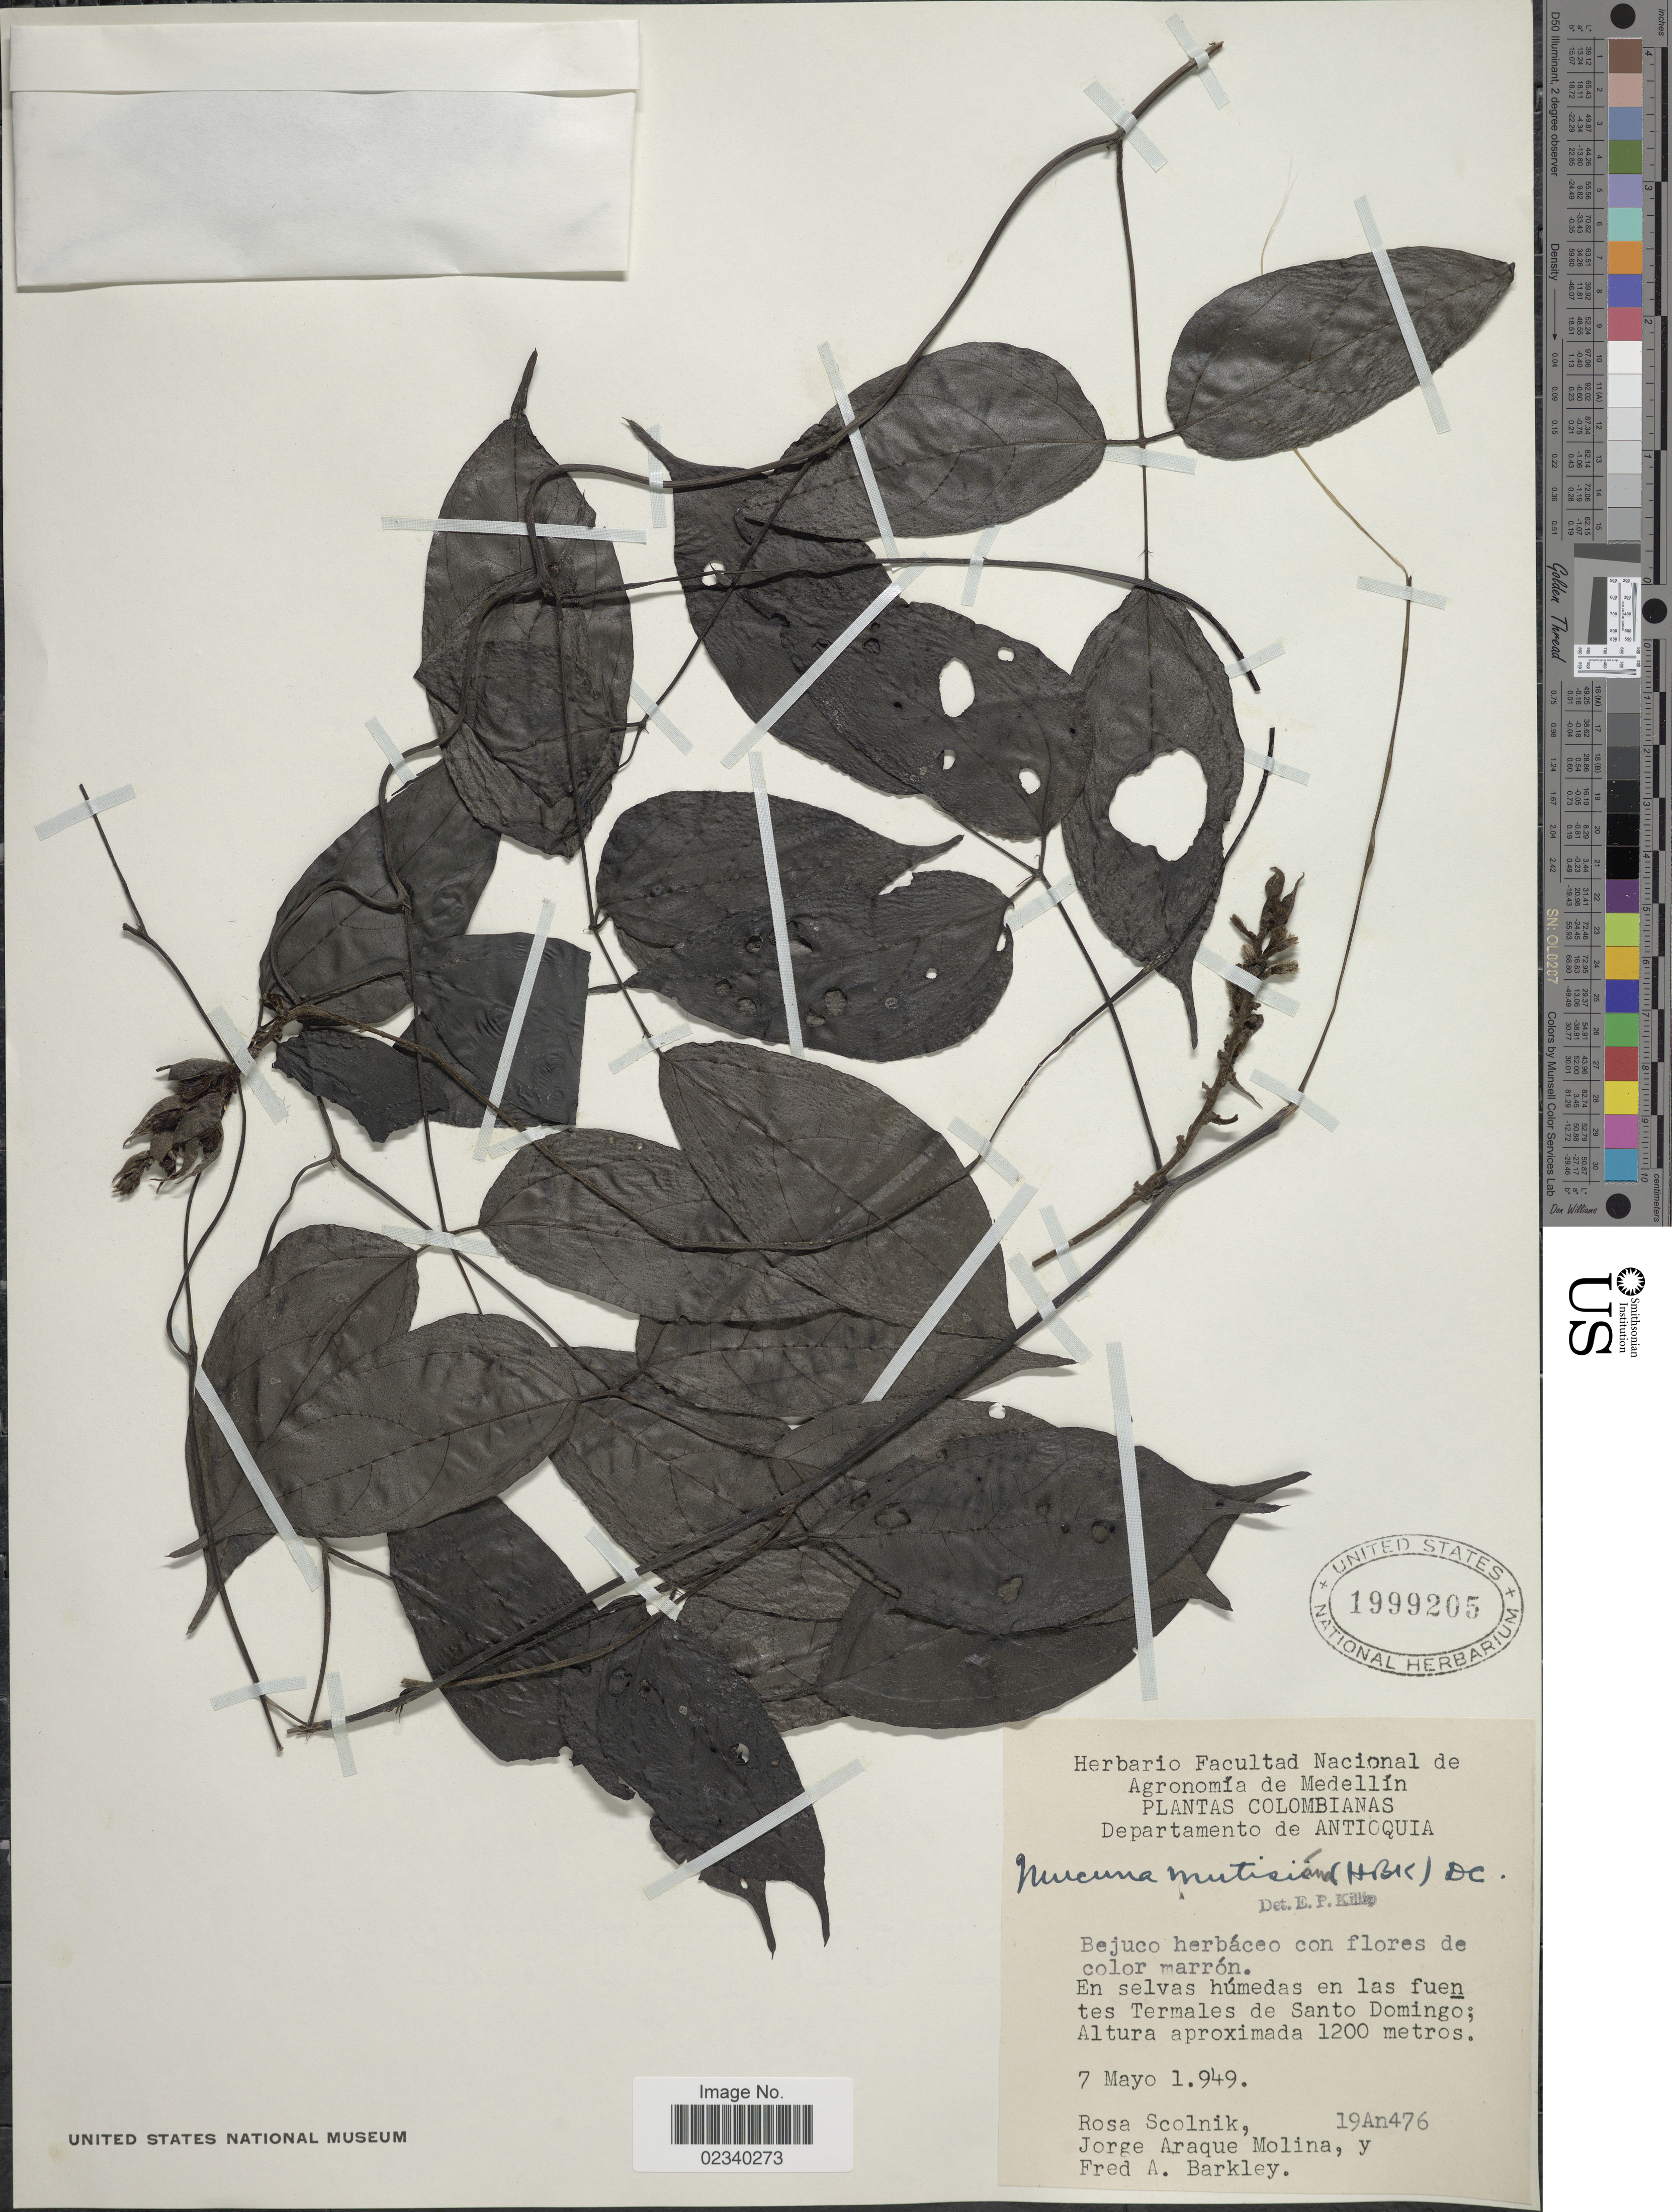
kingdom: Plantae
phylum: Tracheophyta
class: Magnoliopsida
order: Fabales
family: Fabaceae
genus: Mucuna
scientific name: Mucuna mutisiana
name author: (Kunth) DC.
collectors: R. Scolnik, J. A. Molina & F. A. Barkley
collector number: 19An476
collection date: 1949-05-07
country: Colombia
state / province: Antioquia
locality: Departamento de Antioquia. En selvas humedas en las fuentes Termales de Santo Domingo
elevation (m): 1200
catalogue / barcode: US 1999205